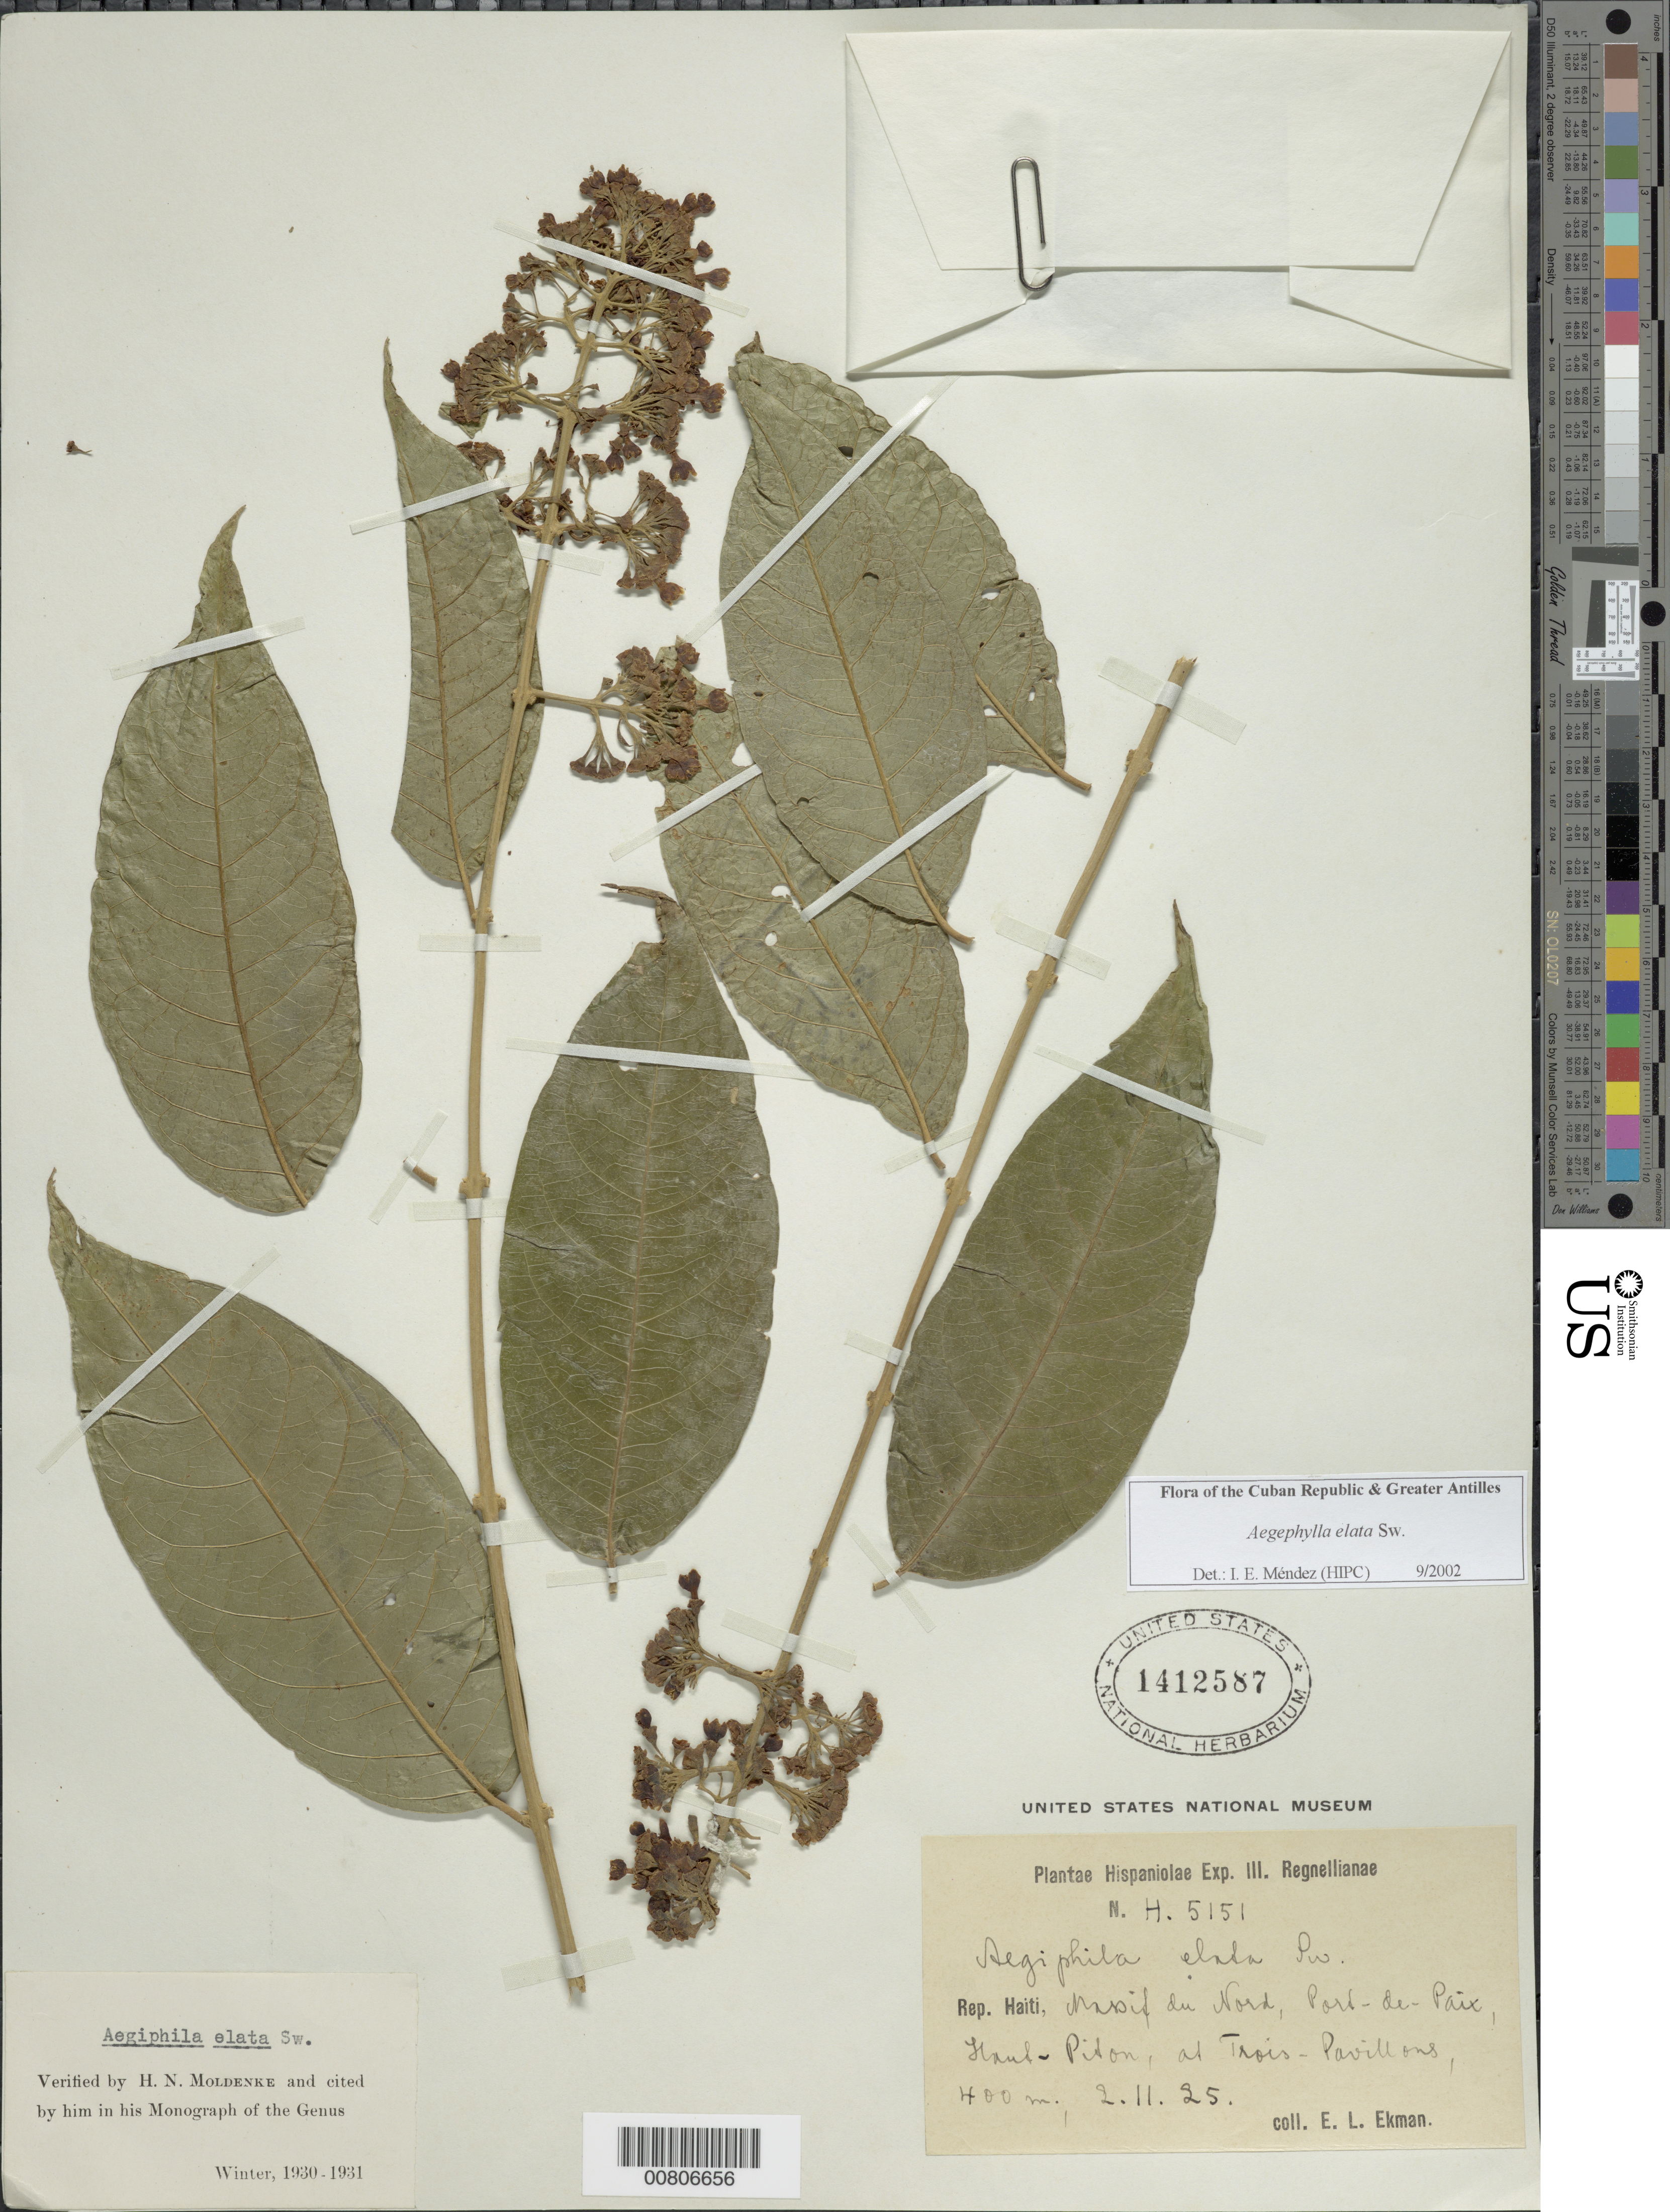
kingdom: Plantae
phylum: Tracheophyta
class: Magnoliopsida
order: Lamiales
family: Lamiaceae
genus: Aegiphila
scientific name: Aegiphila elata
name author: Sw.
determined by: Méndez, Isidro E., (HIPC)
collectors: E. L. Ekman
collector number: H 5151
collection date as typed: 02 Nov 1925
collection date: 1925-11-02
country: Haiti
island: Hispaniola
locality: Massif du Nord, Port de Paix, Haut Piton, at Trois Pavillons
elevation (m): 400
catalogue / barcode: US 1412587